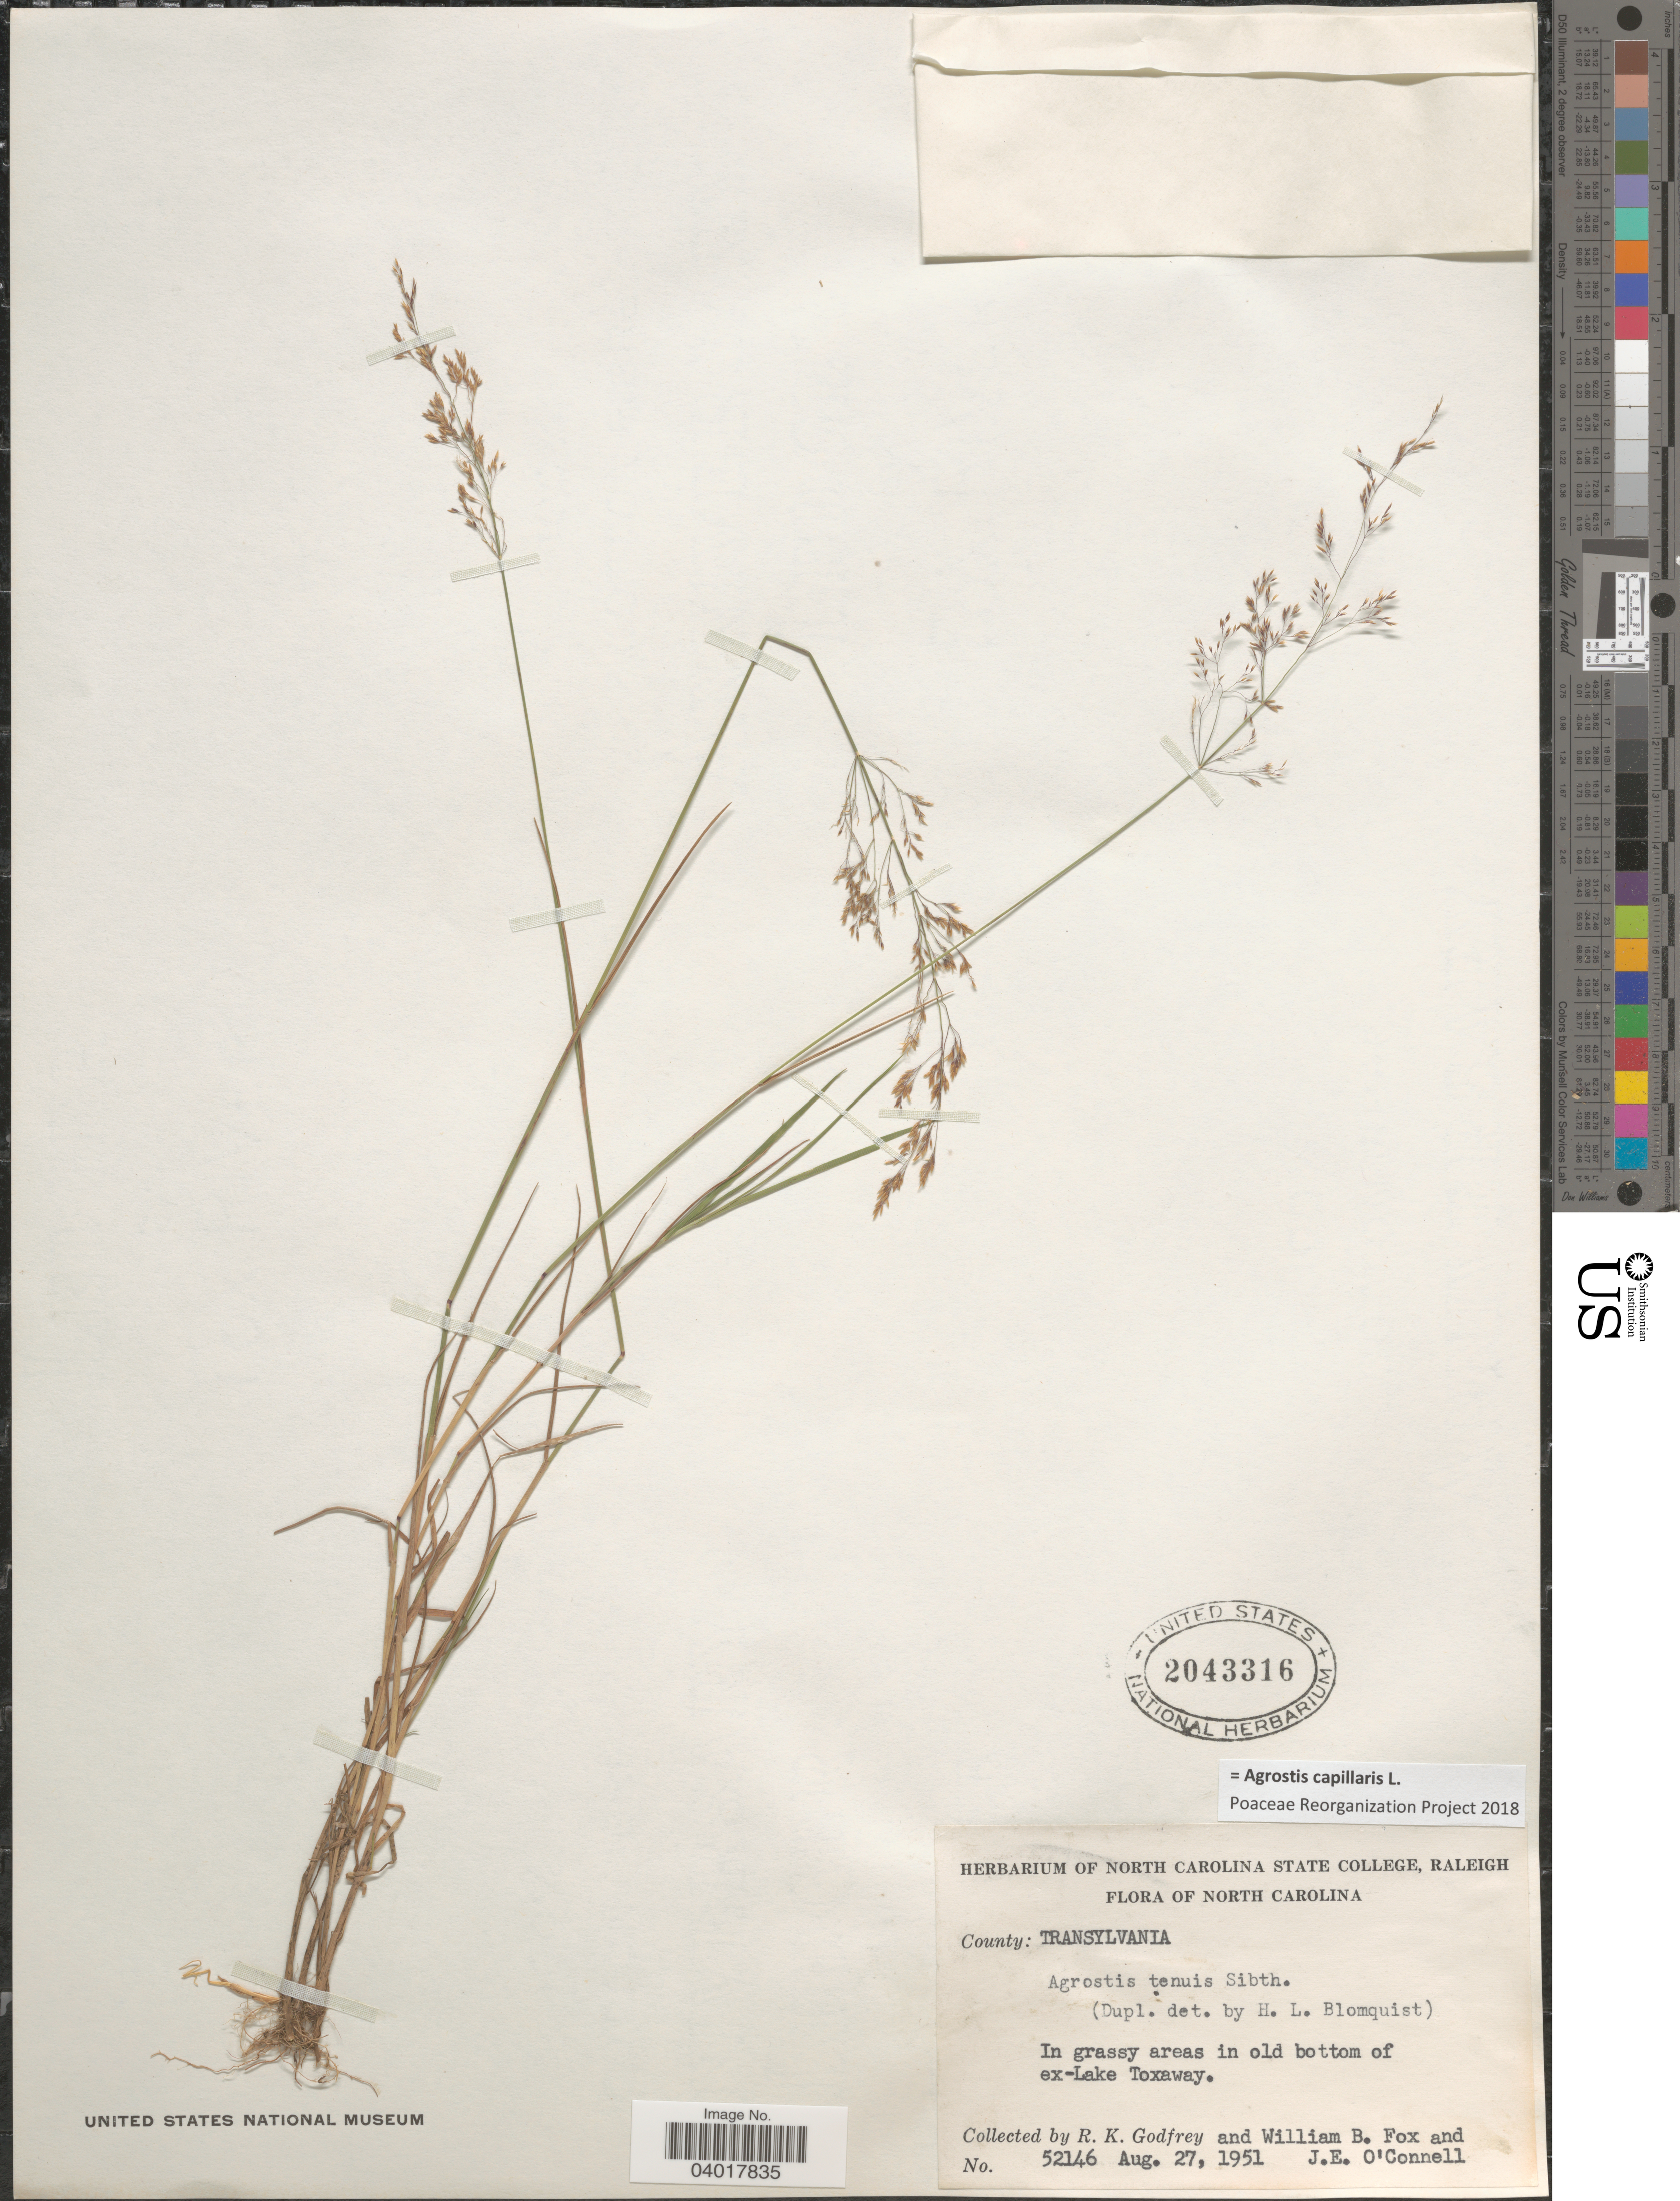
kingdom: Plantae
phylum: Tracheophyta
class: Liliopsida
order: Poales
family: Poaceae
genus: Agrostis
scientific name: Agrostis capillaris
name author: L.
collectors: R. K. Godfrey, W. B. Fox & J. O'Connell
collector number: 52146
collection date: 1951-08-27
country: United States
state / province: North Carolina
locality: County: Transylvania. In grassy areas in old bottom of ex-Lake Toxaway.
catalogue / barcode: US 2043316